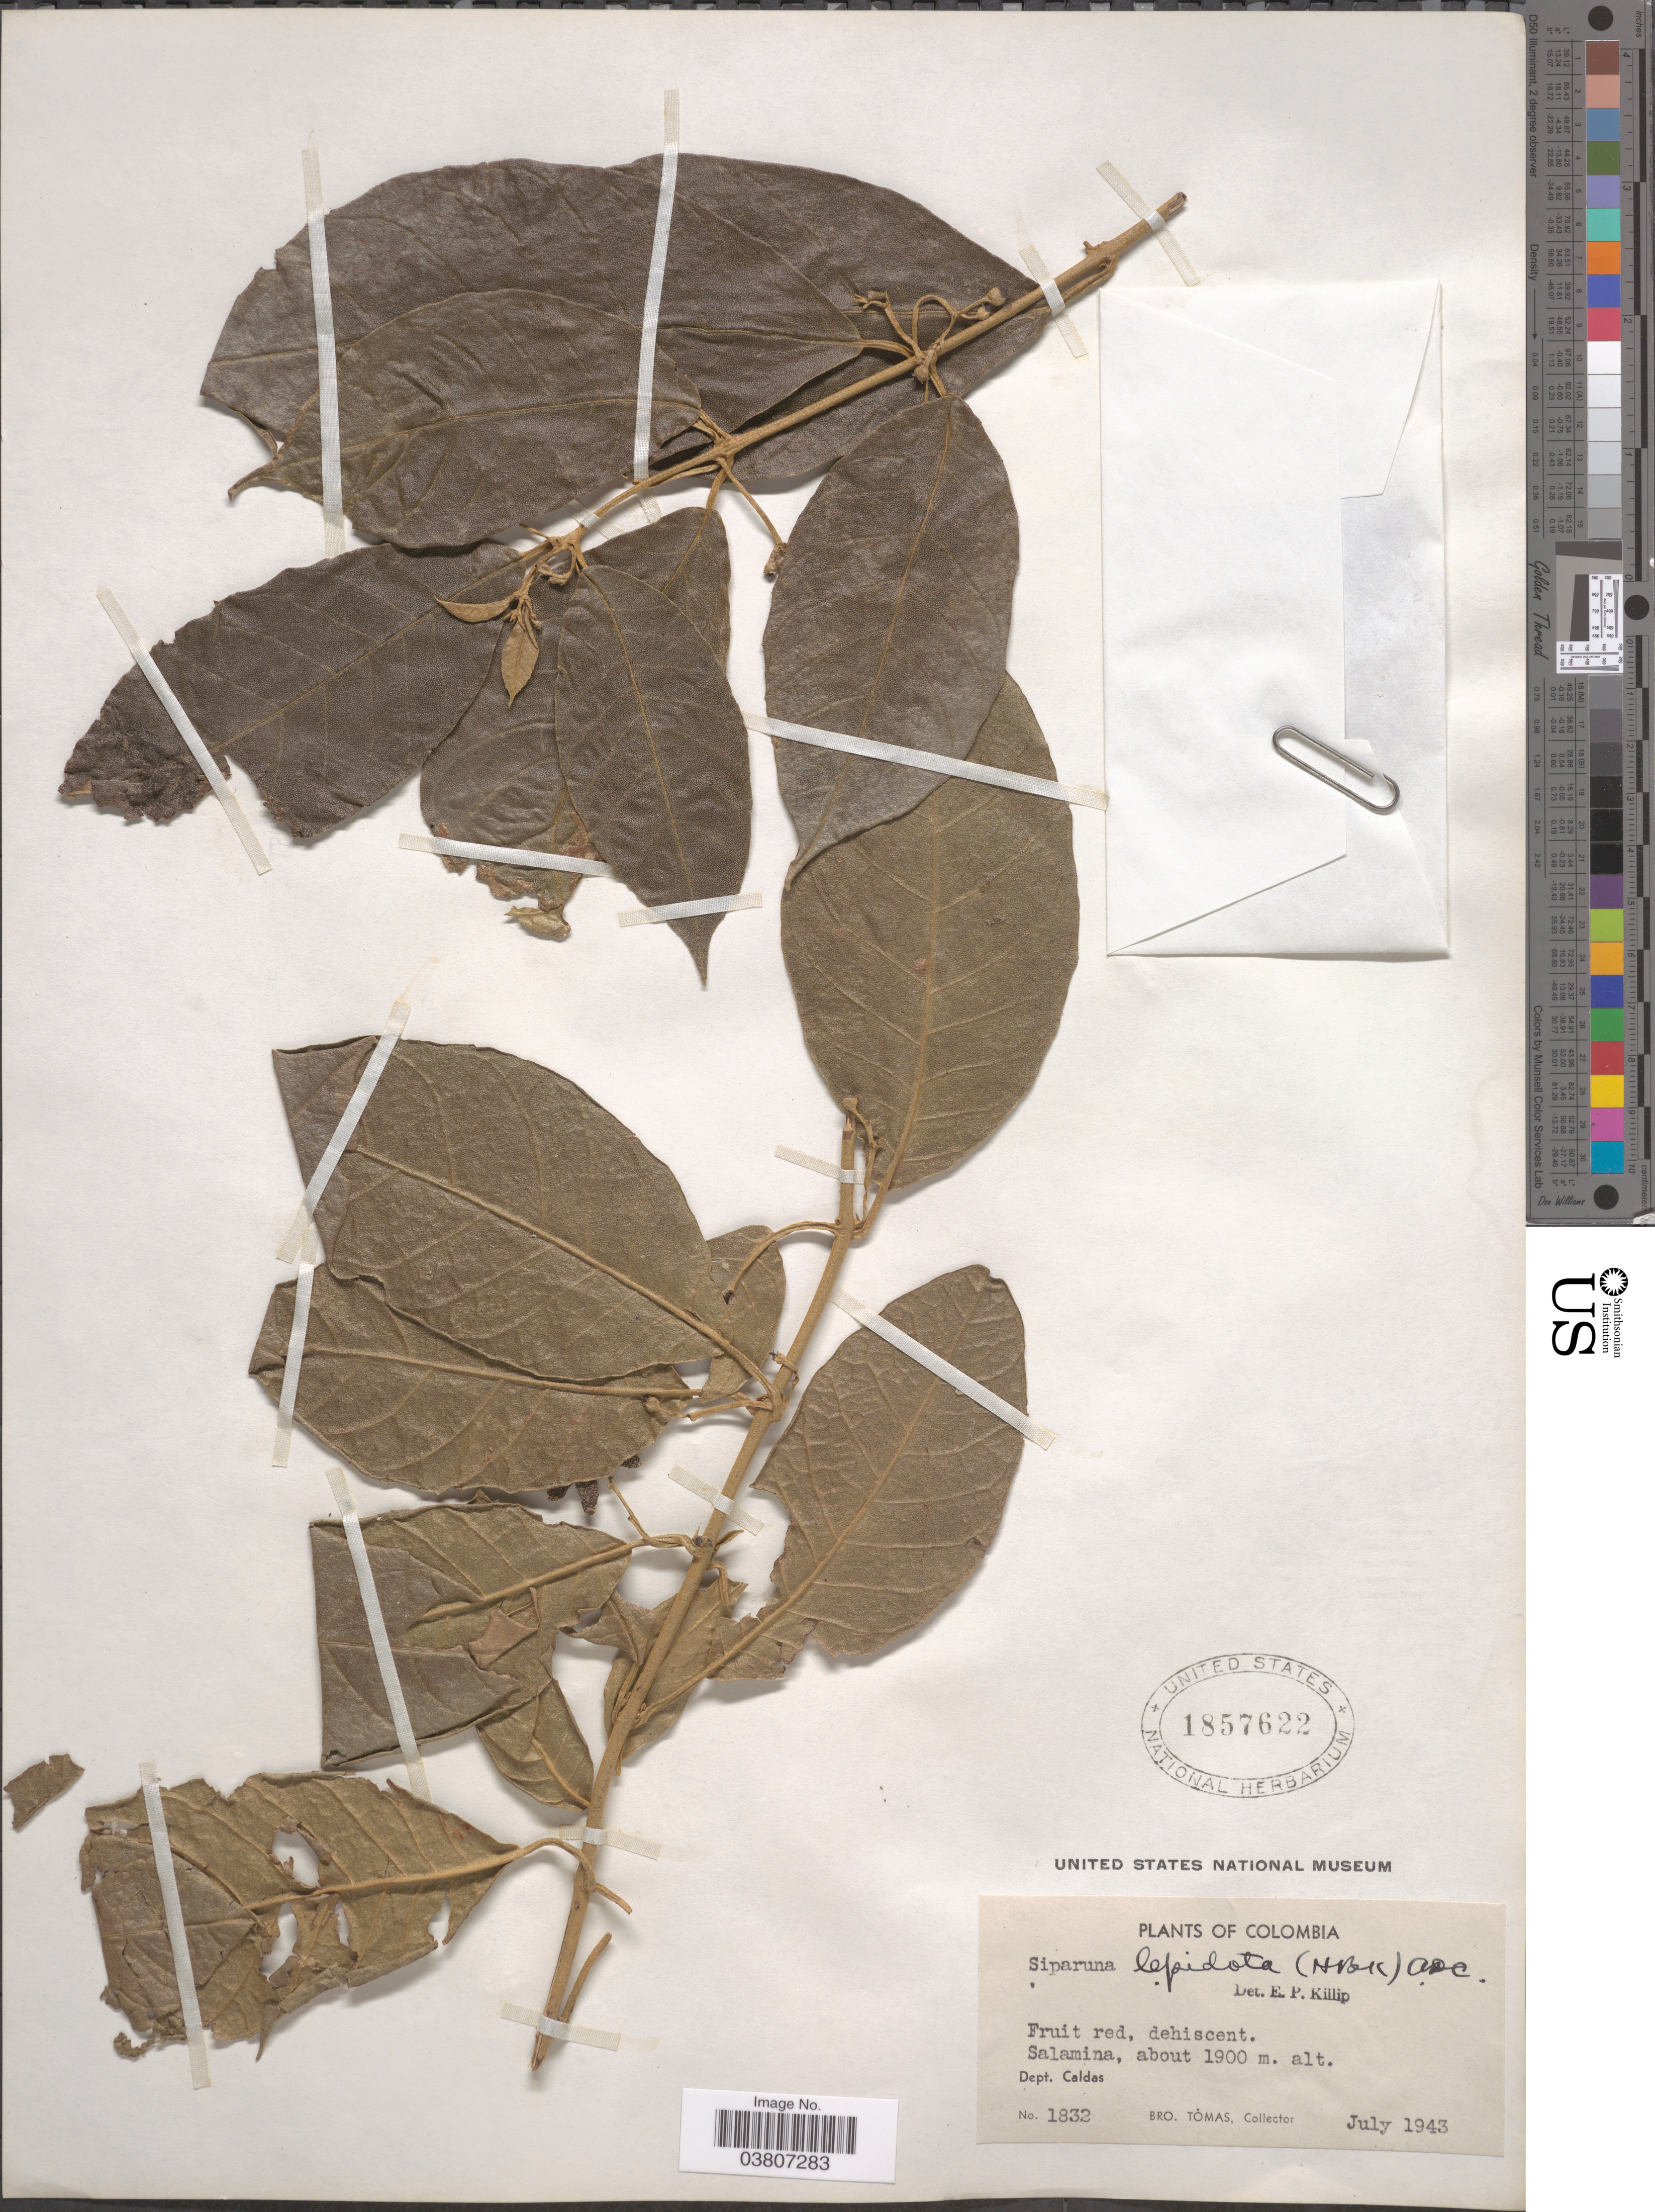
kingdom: Plantae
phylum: Tracheophyta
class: Magnoliopsida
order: Laurales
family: Siparunaceae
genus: Siparuna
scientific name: Siparuna lepidota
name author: (Kunth) A. DC.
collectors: B. Tomas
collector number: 1832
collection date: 1943-07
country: Colombia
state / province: Caldas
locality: Salamina, Dept. Caldas.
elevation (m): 1900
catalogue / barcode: US 1857622